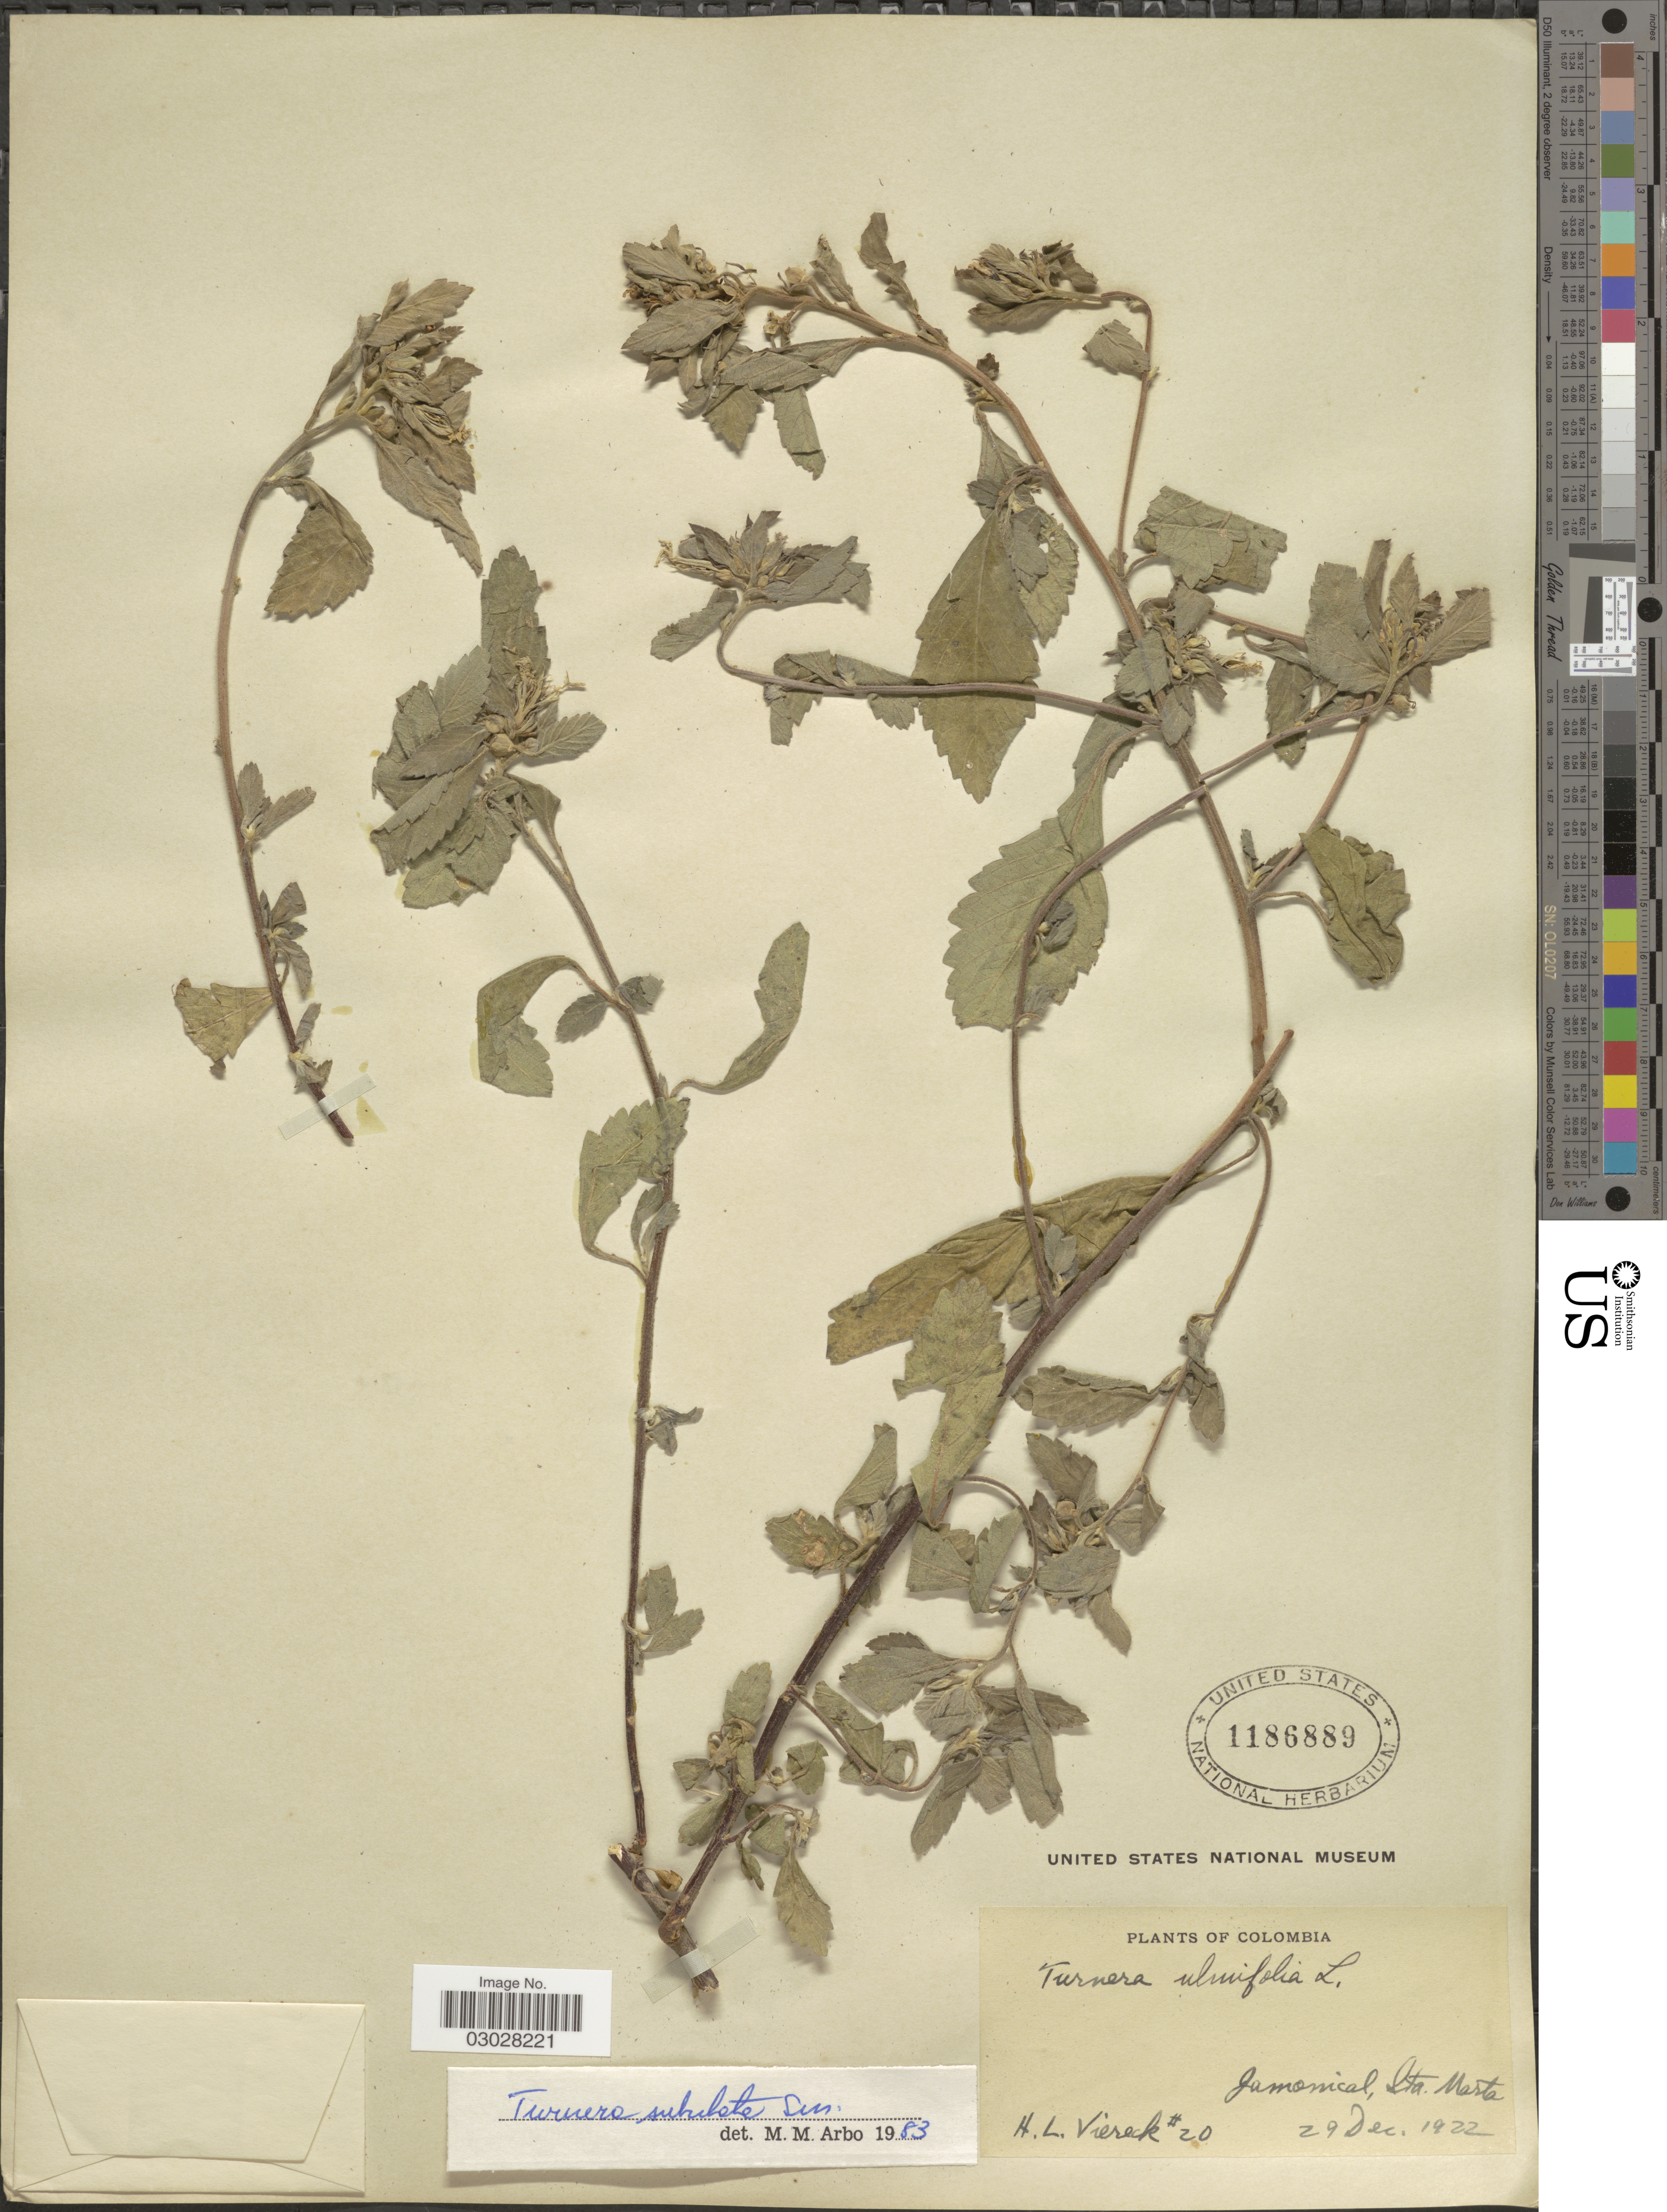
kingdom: Plantae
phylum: Tracheophyta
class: Magnoliopsida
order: Malpighiales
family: Turneraceae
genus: Turnera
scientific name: Turnera subulata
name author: Sm.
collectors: H. L. Viereck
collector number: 20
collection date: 1922-12-29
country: Colombia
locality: Jamonical, Sta. Marta.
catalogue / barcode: US 1186889